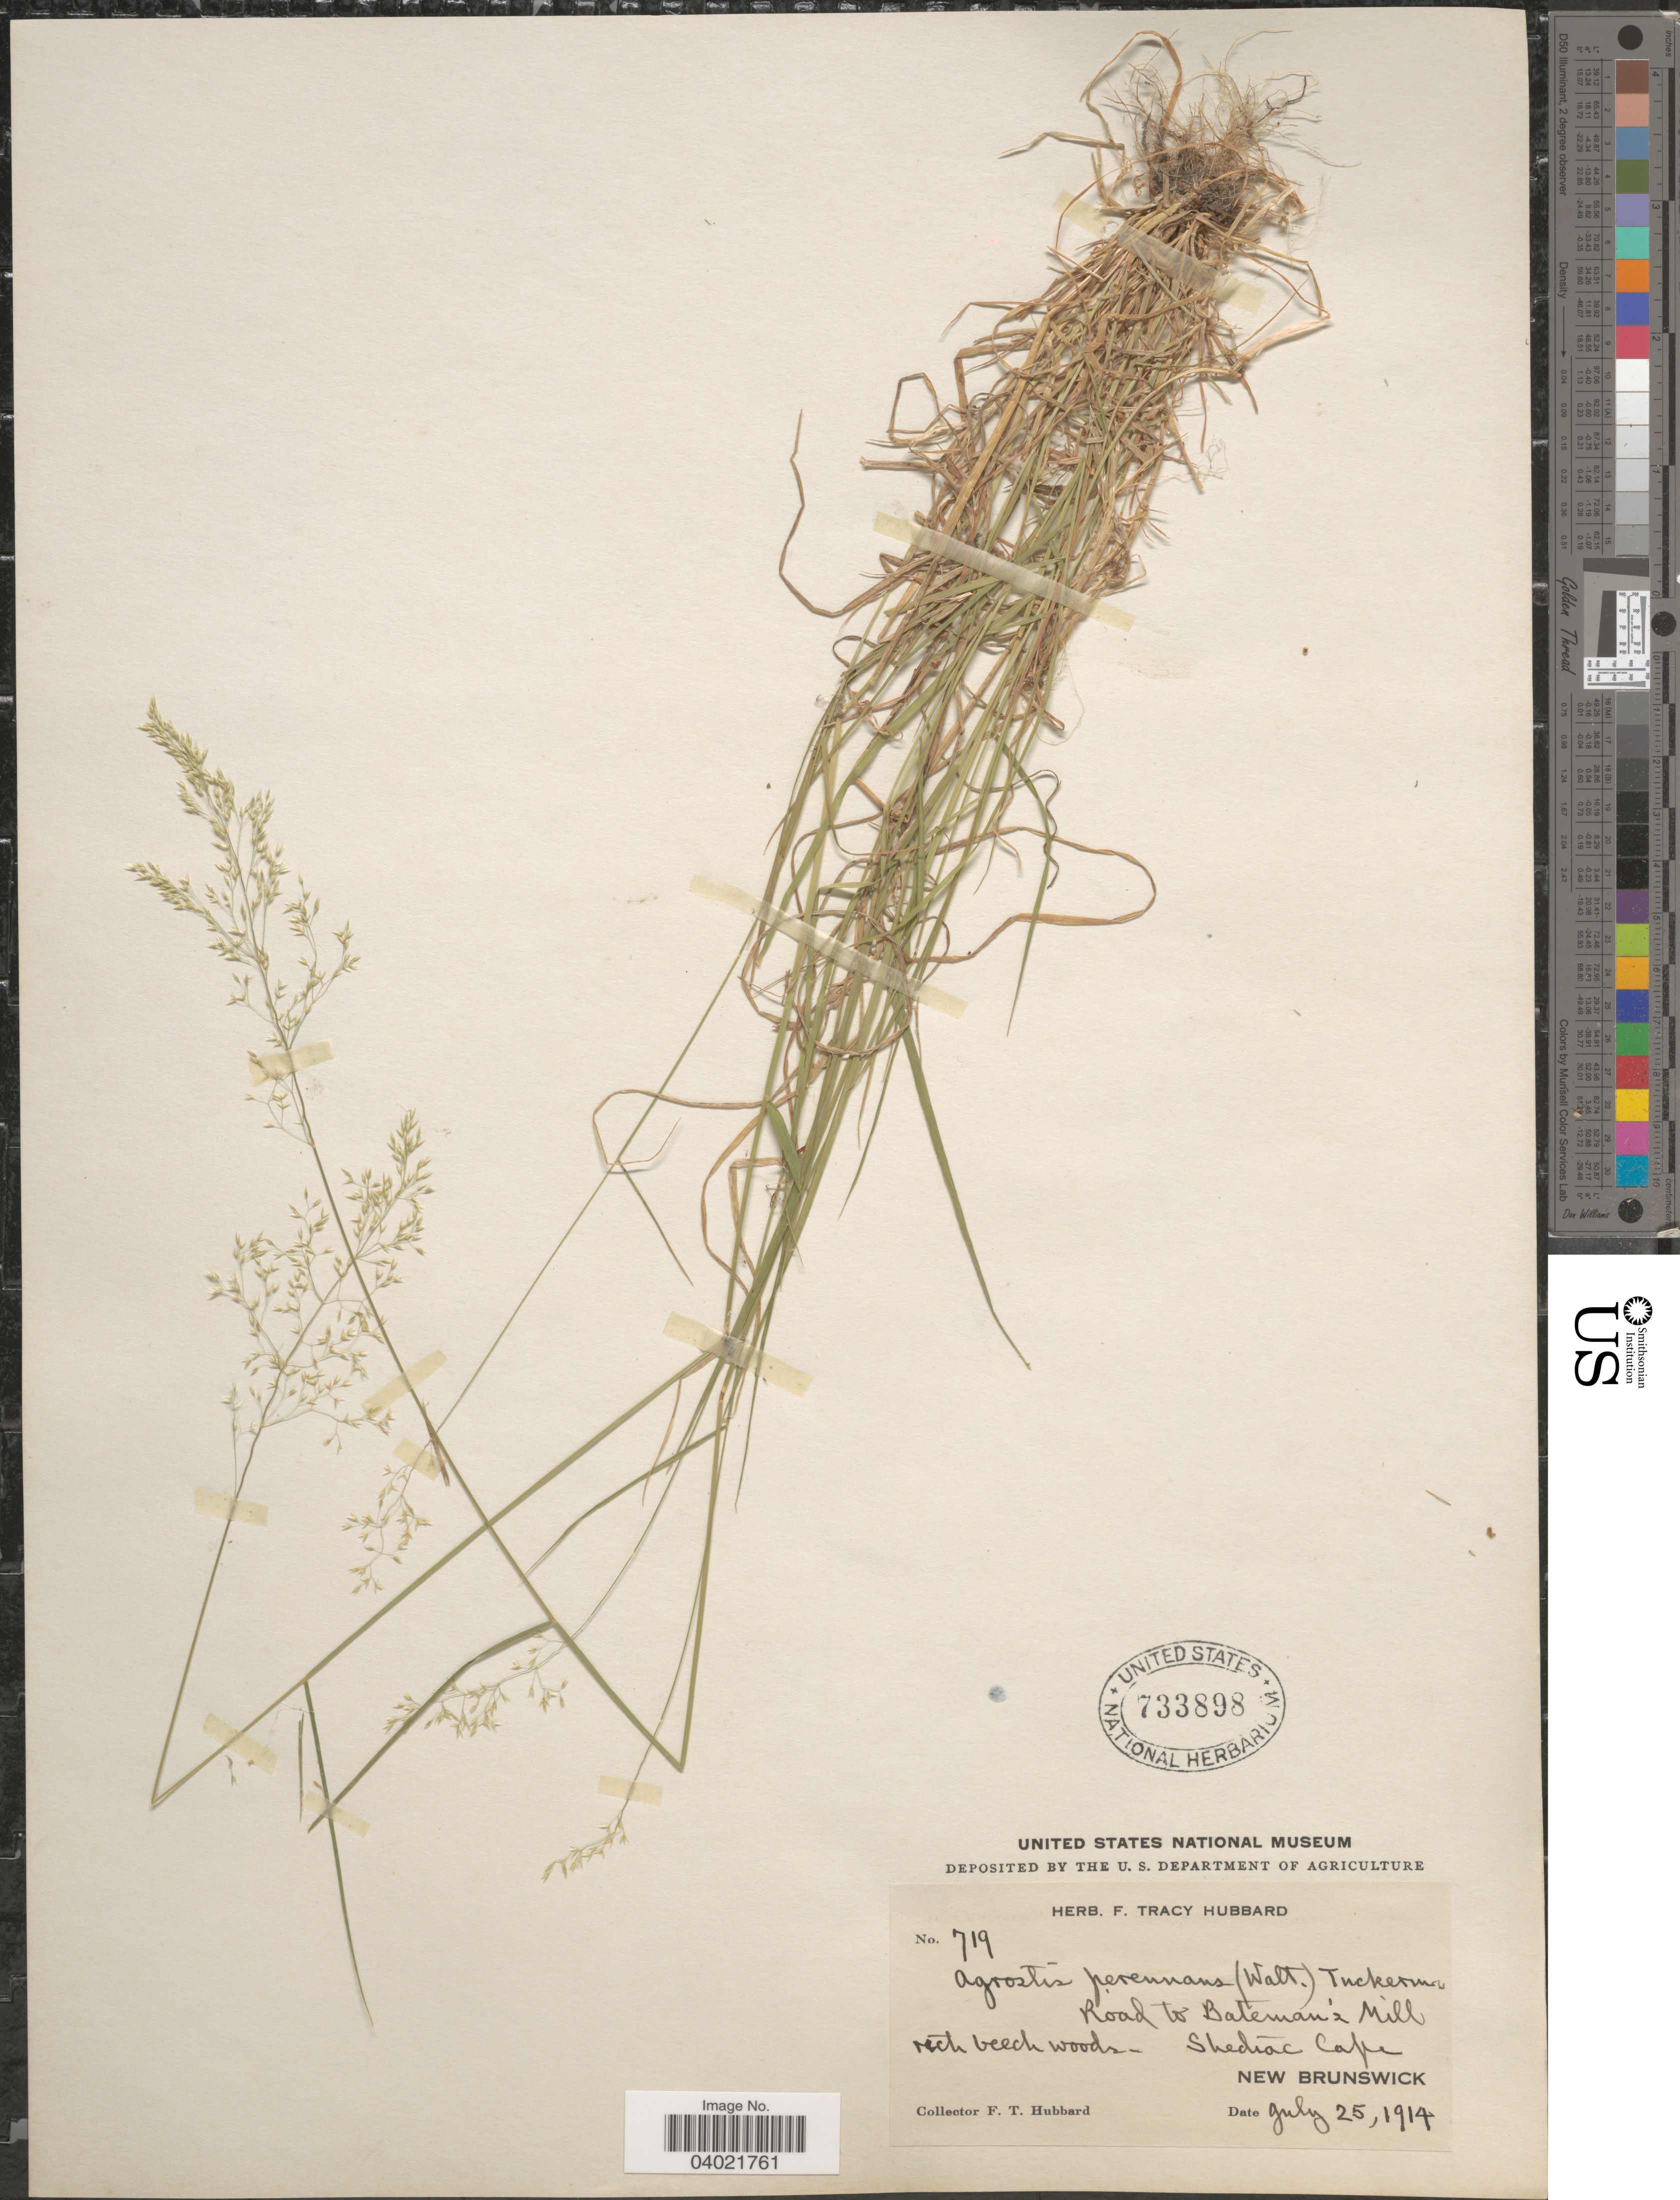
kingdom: Plantae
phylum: Tracheophyta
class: Liliopsida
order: Poales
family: Poaceae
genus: Agrostis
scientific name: Agrostis perennans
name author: (Walter) Tuck.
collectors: F. T. Hubbard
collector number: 719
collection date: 1914-07-25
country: Canada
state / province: New Brunswick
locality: Road to Bateman's Mill. Shediac Cape.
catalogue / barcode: US 733898